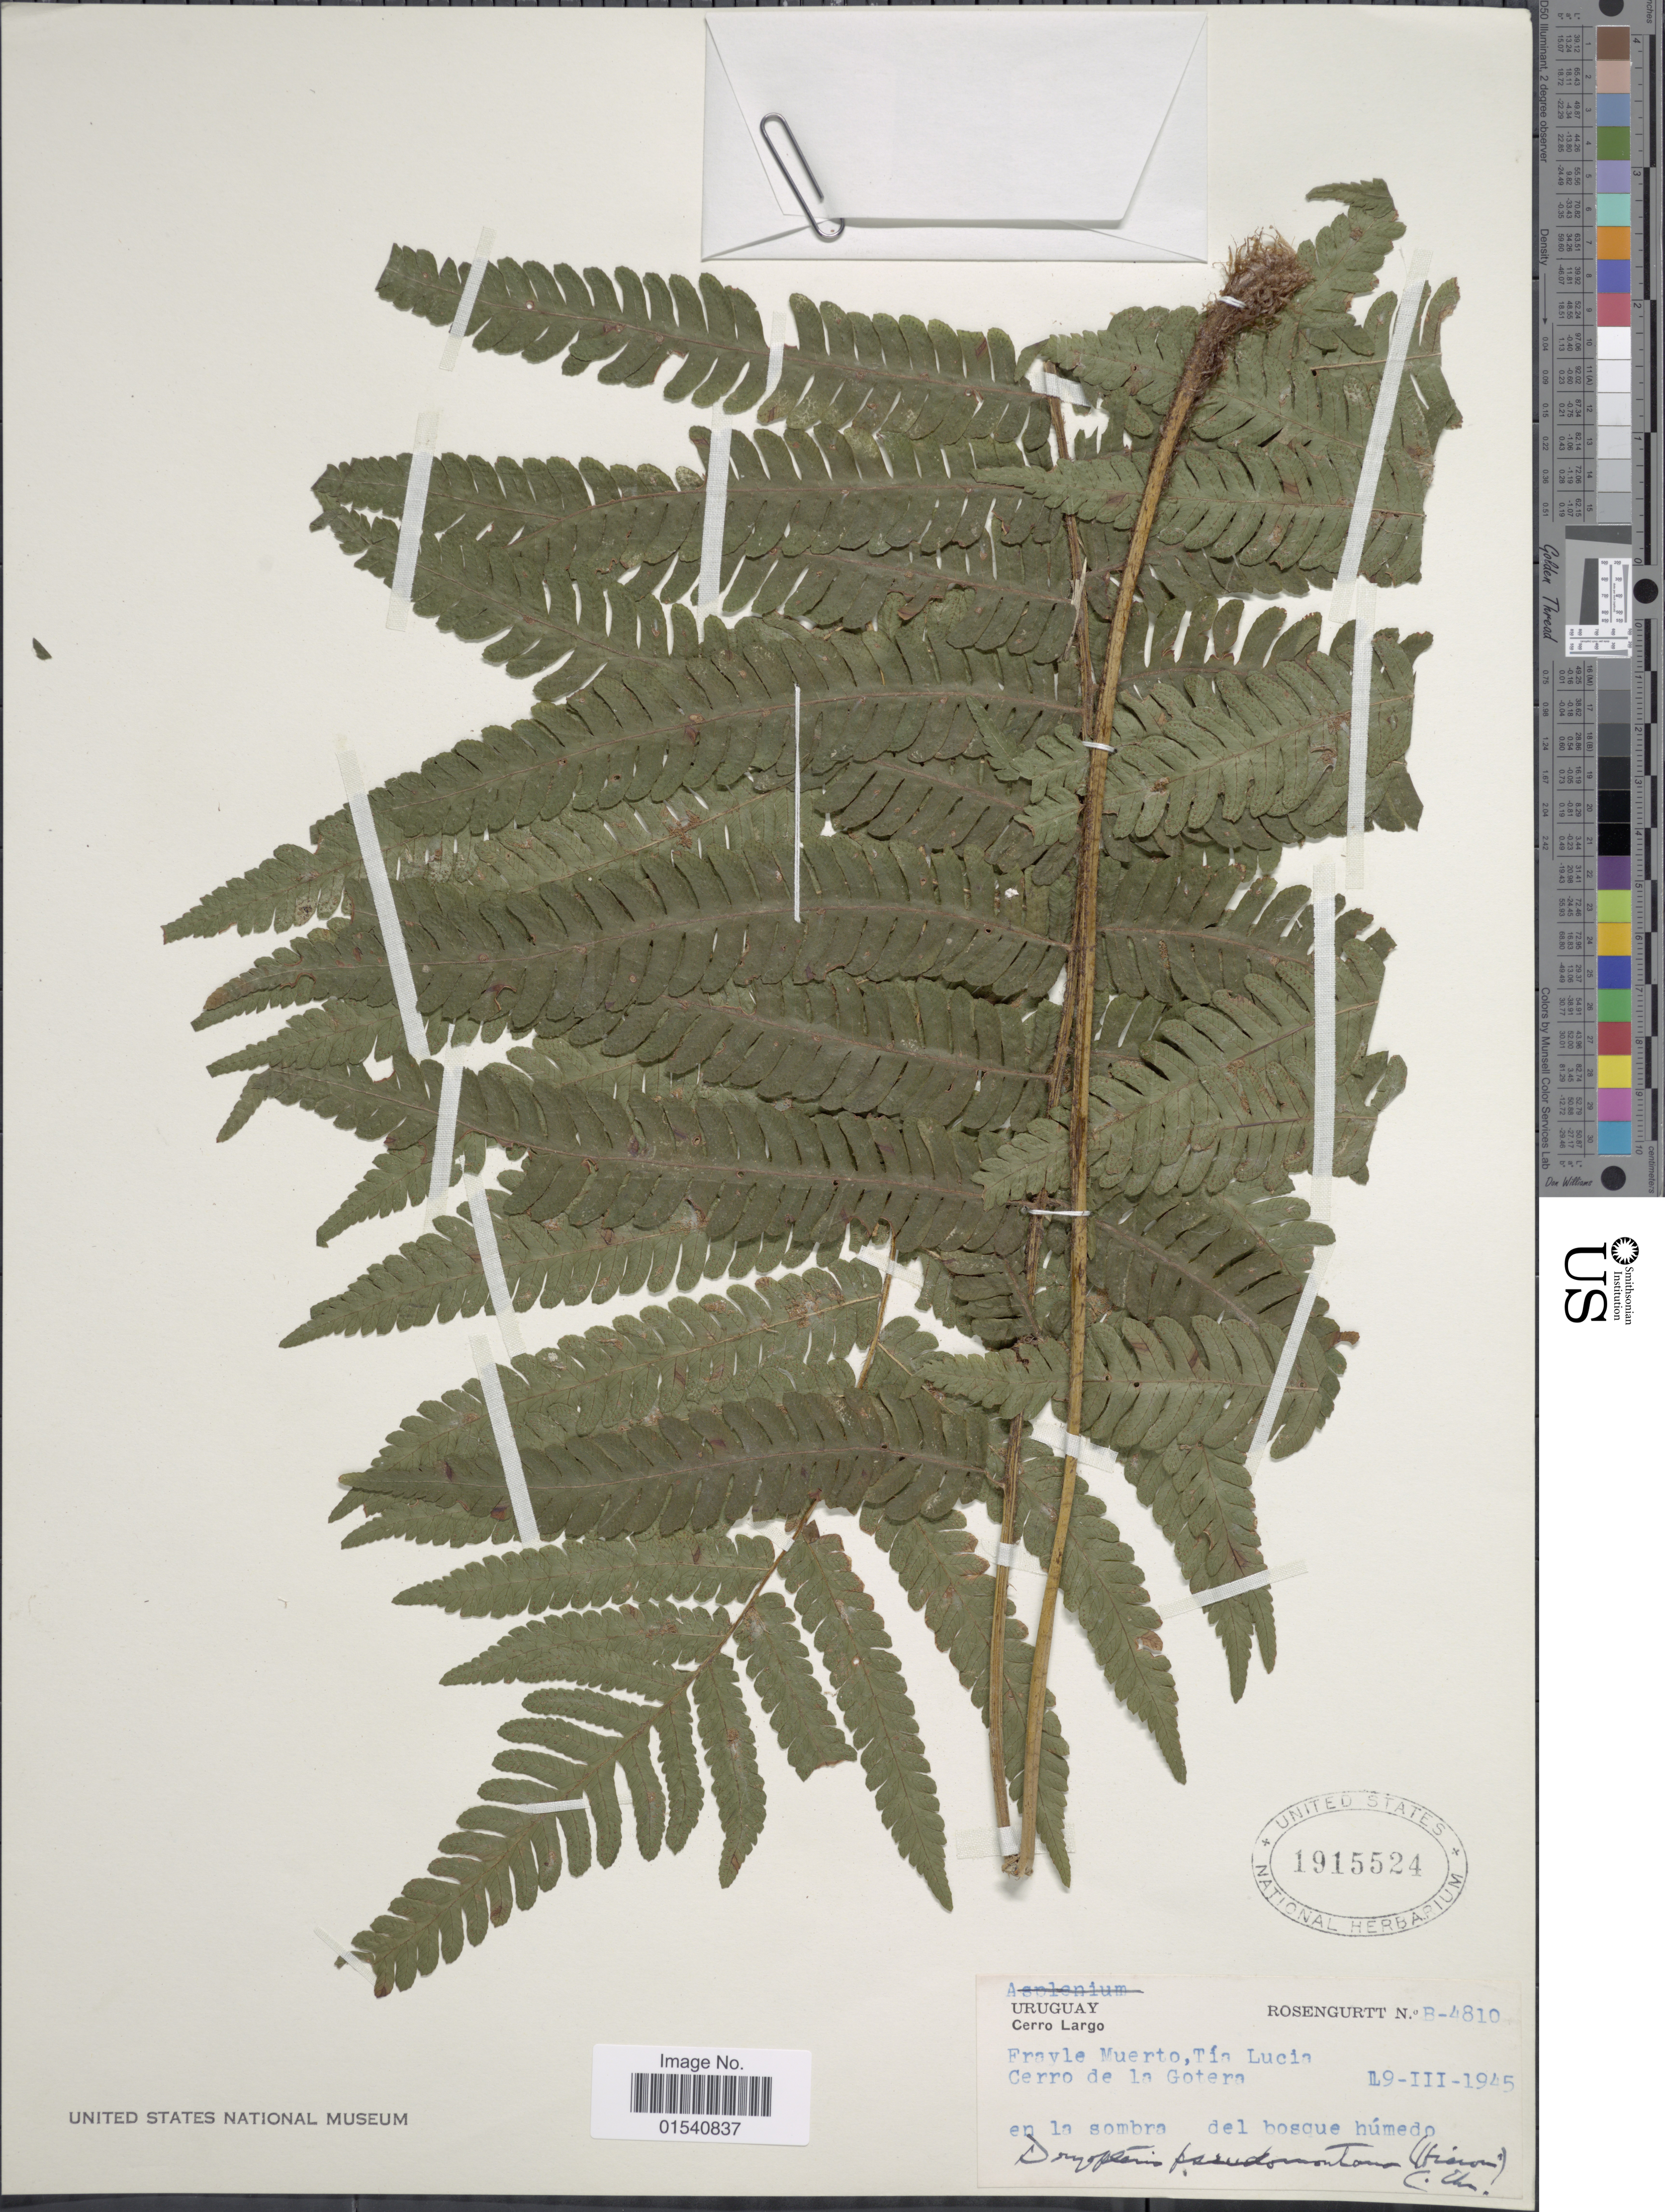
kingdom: Plantae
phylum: Tracheophyta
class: Polypodiopsida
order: Polypodiales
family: Thelypteridaceae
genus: Amauropelta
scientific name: Amauropelta rivularioides (Fée) comb. nov., ined 2015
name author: (Fée)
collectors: Rosengurtt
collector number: B-4810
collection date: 1945-03-19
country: Uruguay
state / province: Cerro Largo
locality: Frayle Muerto, Tín Lucia, Cerro de la Gotera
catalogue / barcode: US 1915524